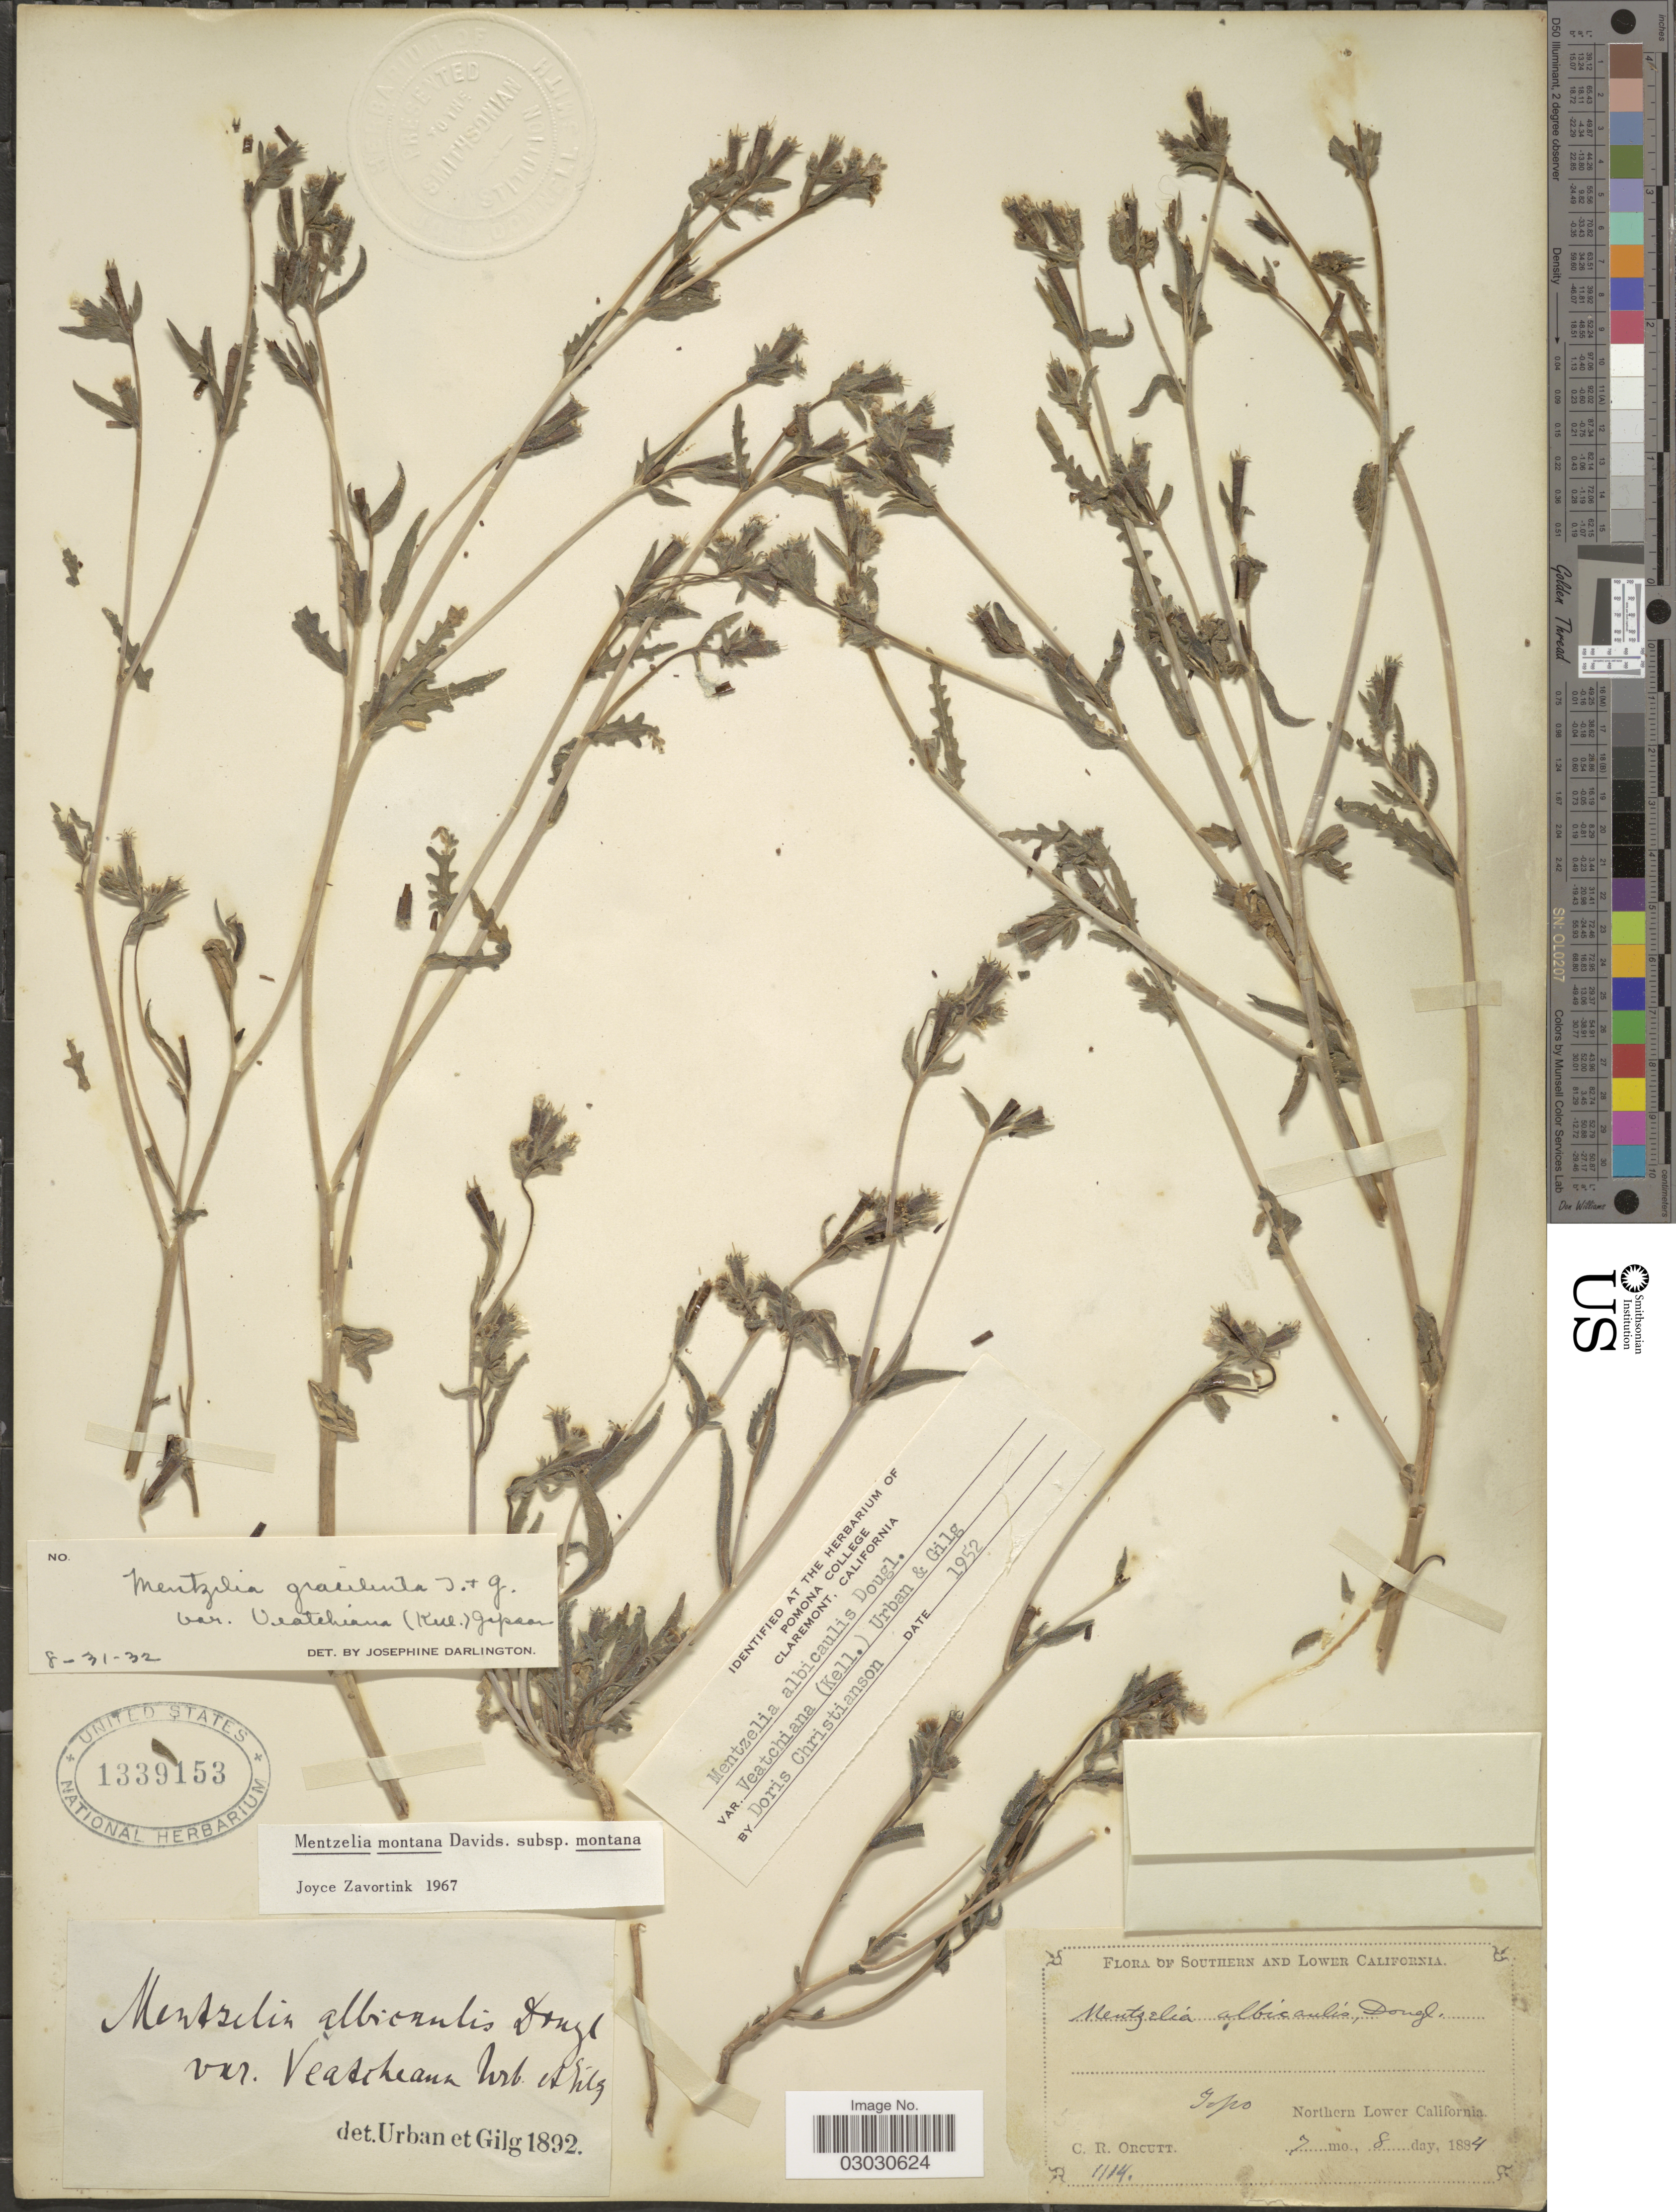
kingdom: Plantae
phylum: Tracheophyta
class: Magnoliopsida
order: Cornales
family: Loasaceae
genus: Mentzelia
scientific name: Mentzelia montana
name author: (Davidson) Davidson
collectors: C. R. Orcutt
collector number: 1114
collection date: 1884-07-08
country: Mexico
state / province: Baja California Norte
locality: Lower California. Topo. Northern Lower California.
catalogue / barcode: US 1339153